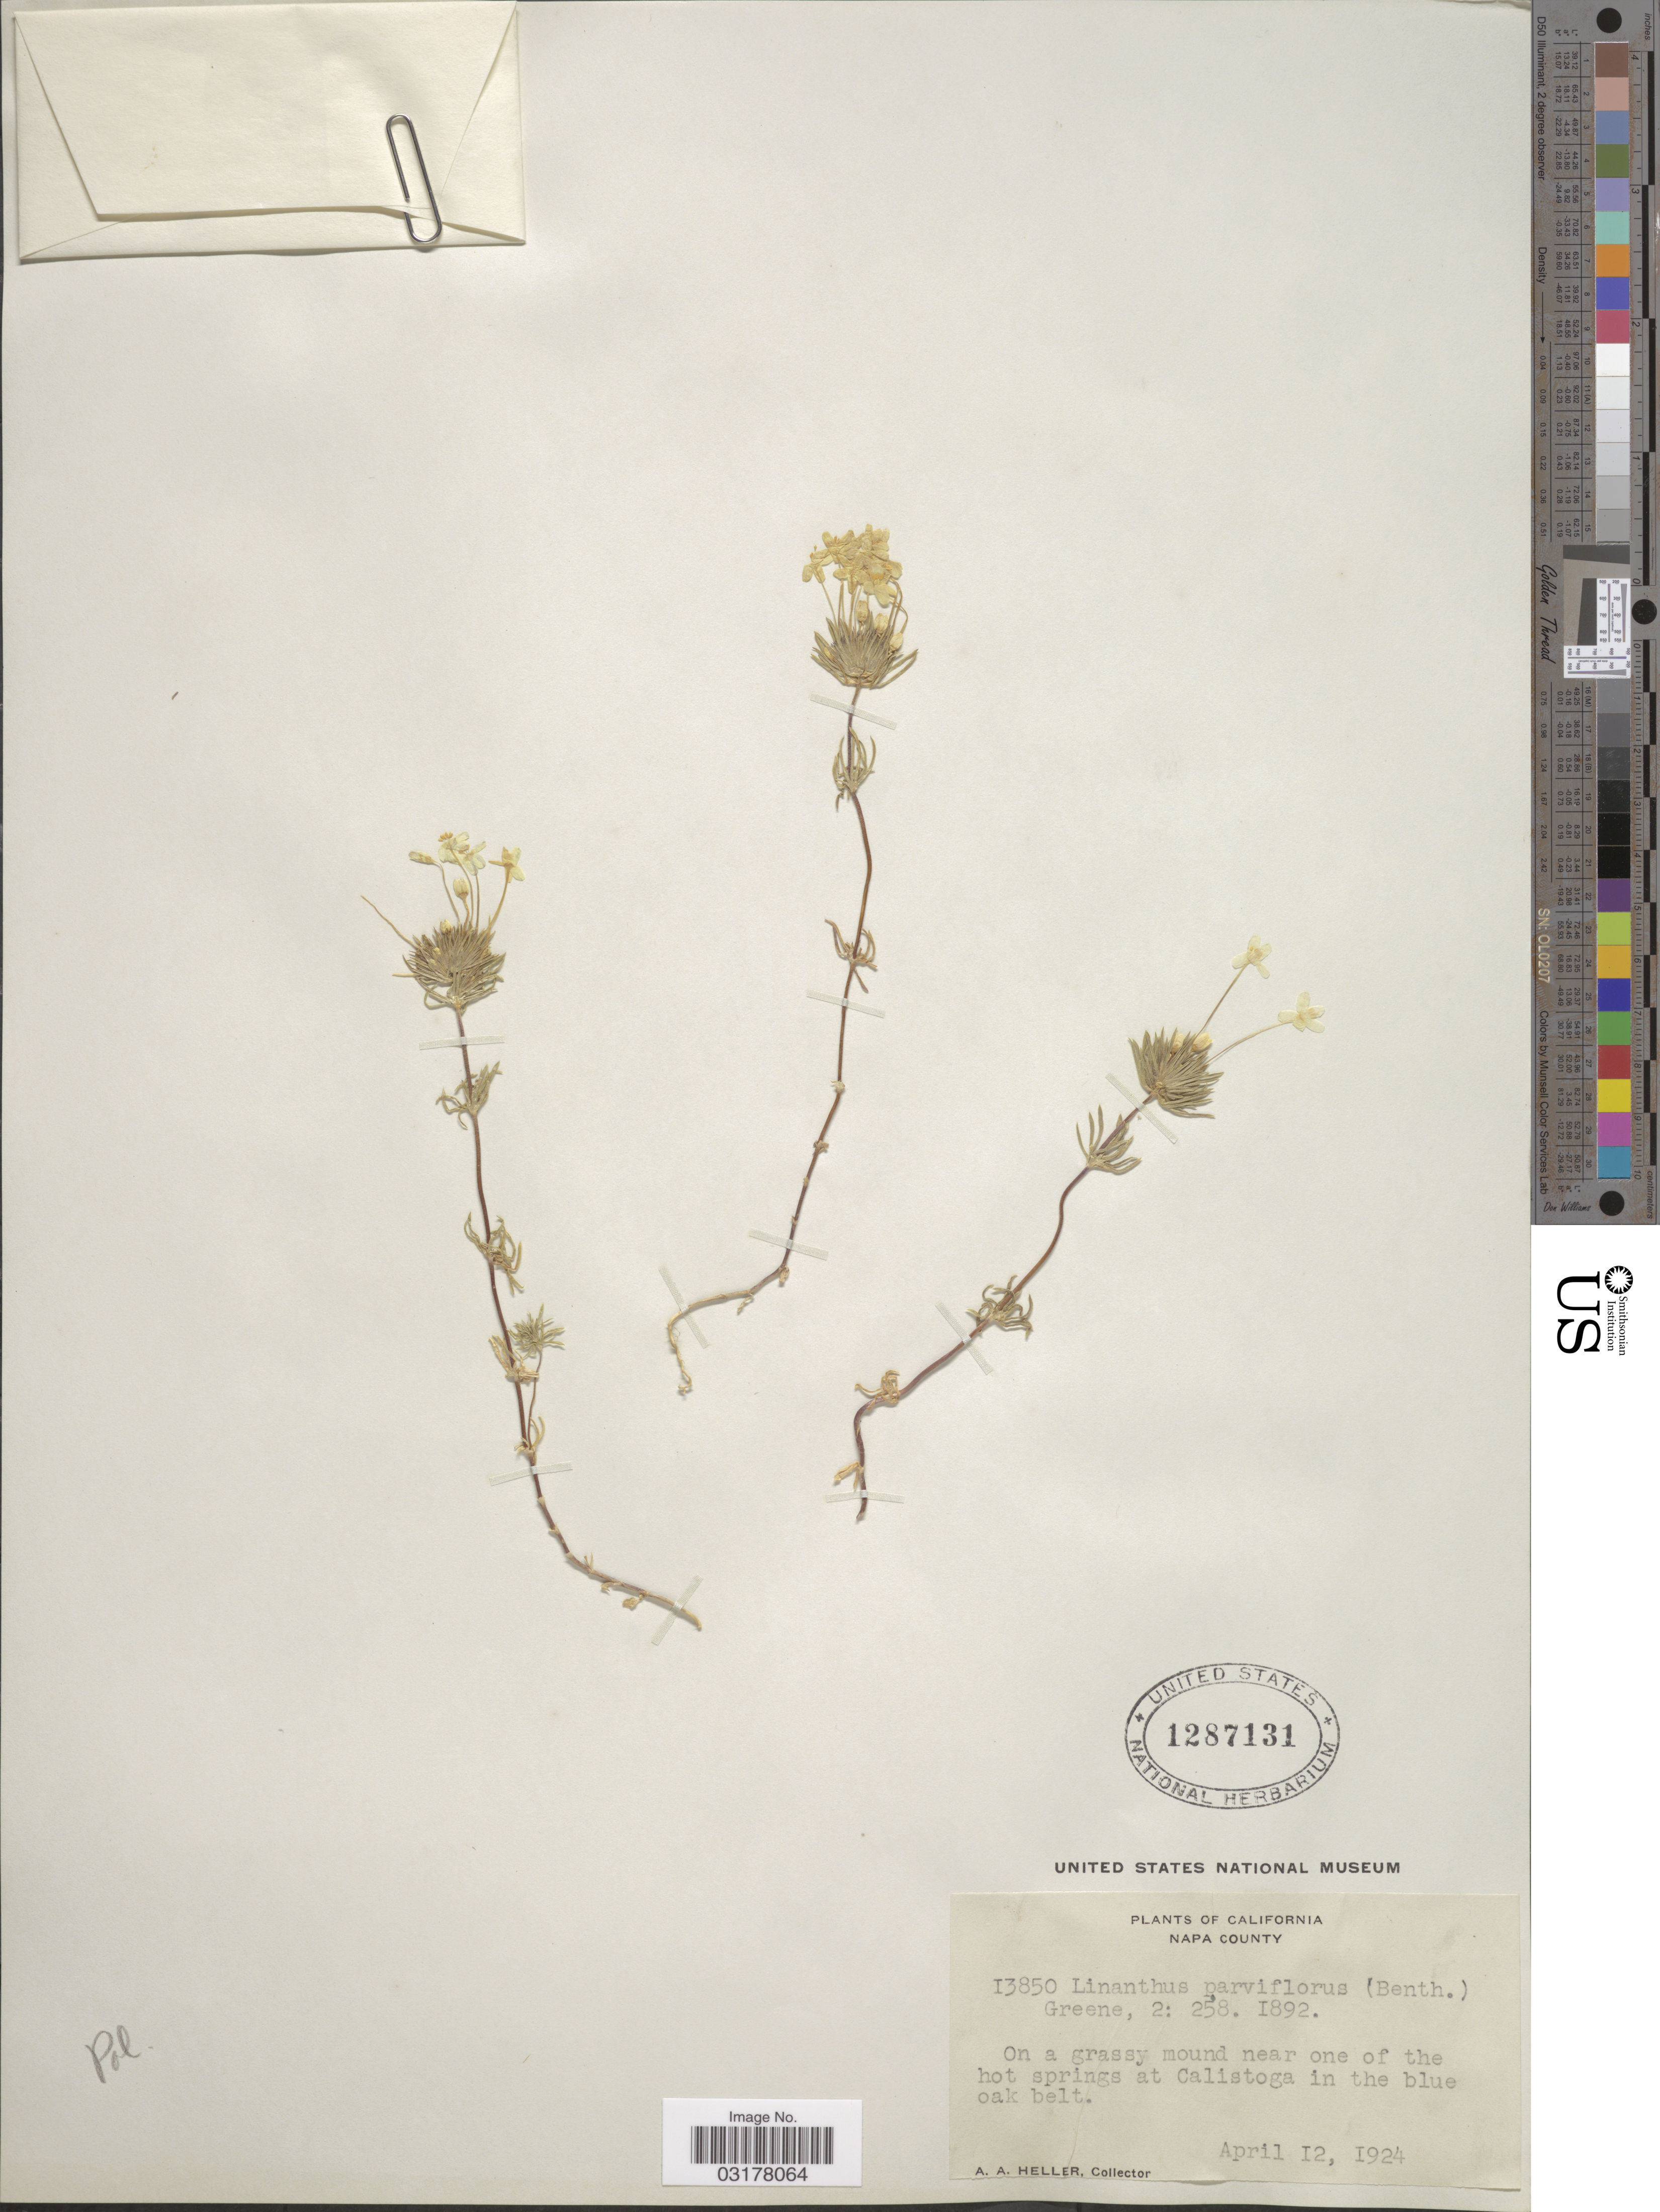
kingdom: Plantae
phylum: Tracheophyta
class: Magnoliopsida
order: Ericales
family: Polemoniaceae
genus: Leptosiphon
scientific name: Leptosiphon parviflorus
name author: Benth.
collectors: A. A. Heller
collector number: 13850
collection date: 1924-04-12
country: United States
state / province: California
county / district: Napa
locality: Napa County, On a grassy mound near one of the hot springs at Calistoga in the blue oak belt.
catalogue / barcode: US 1287131